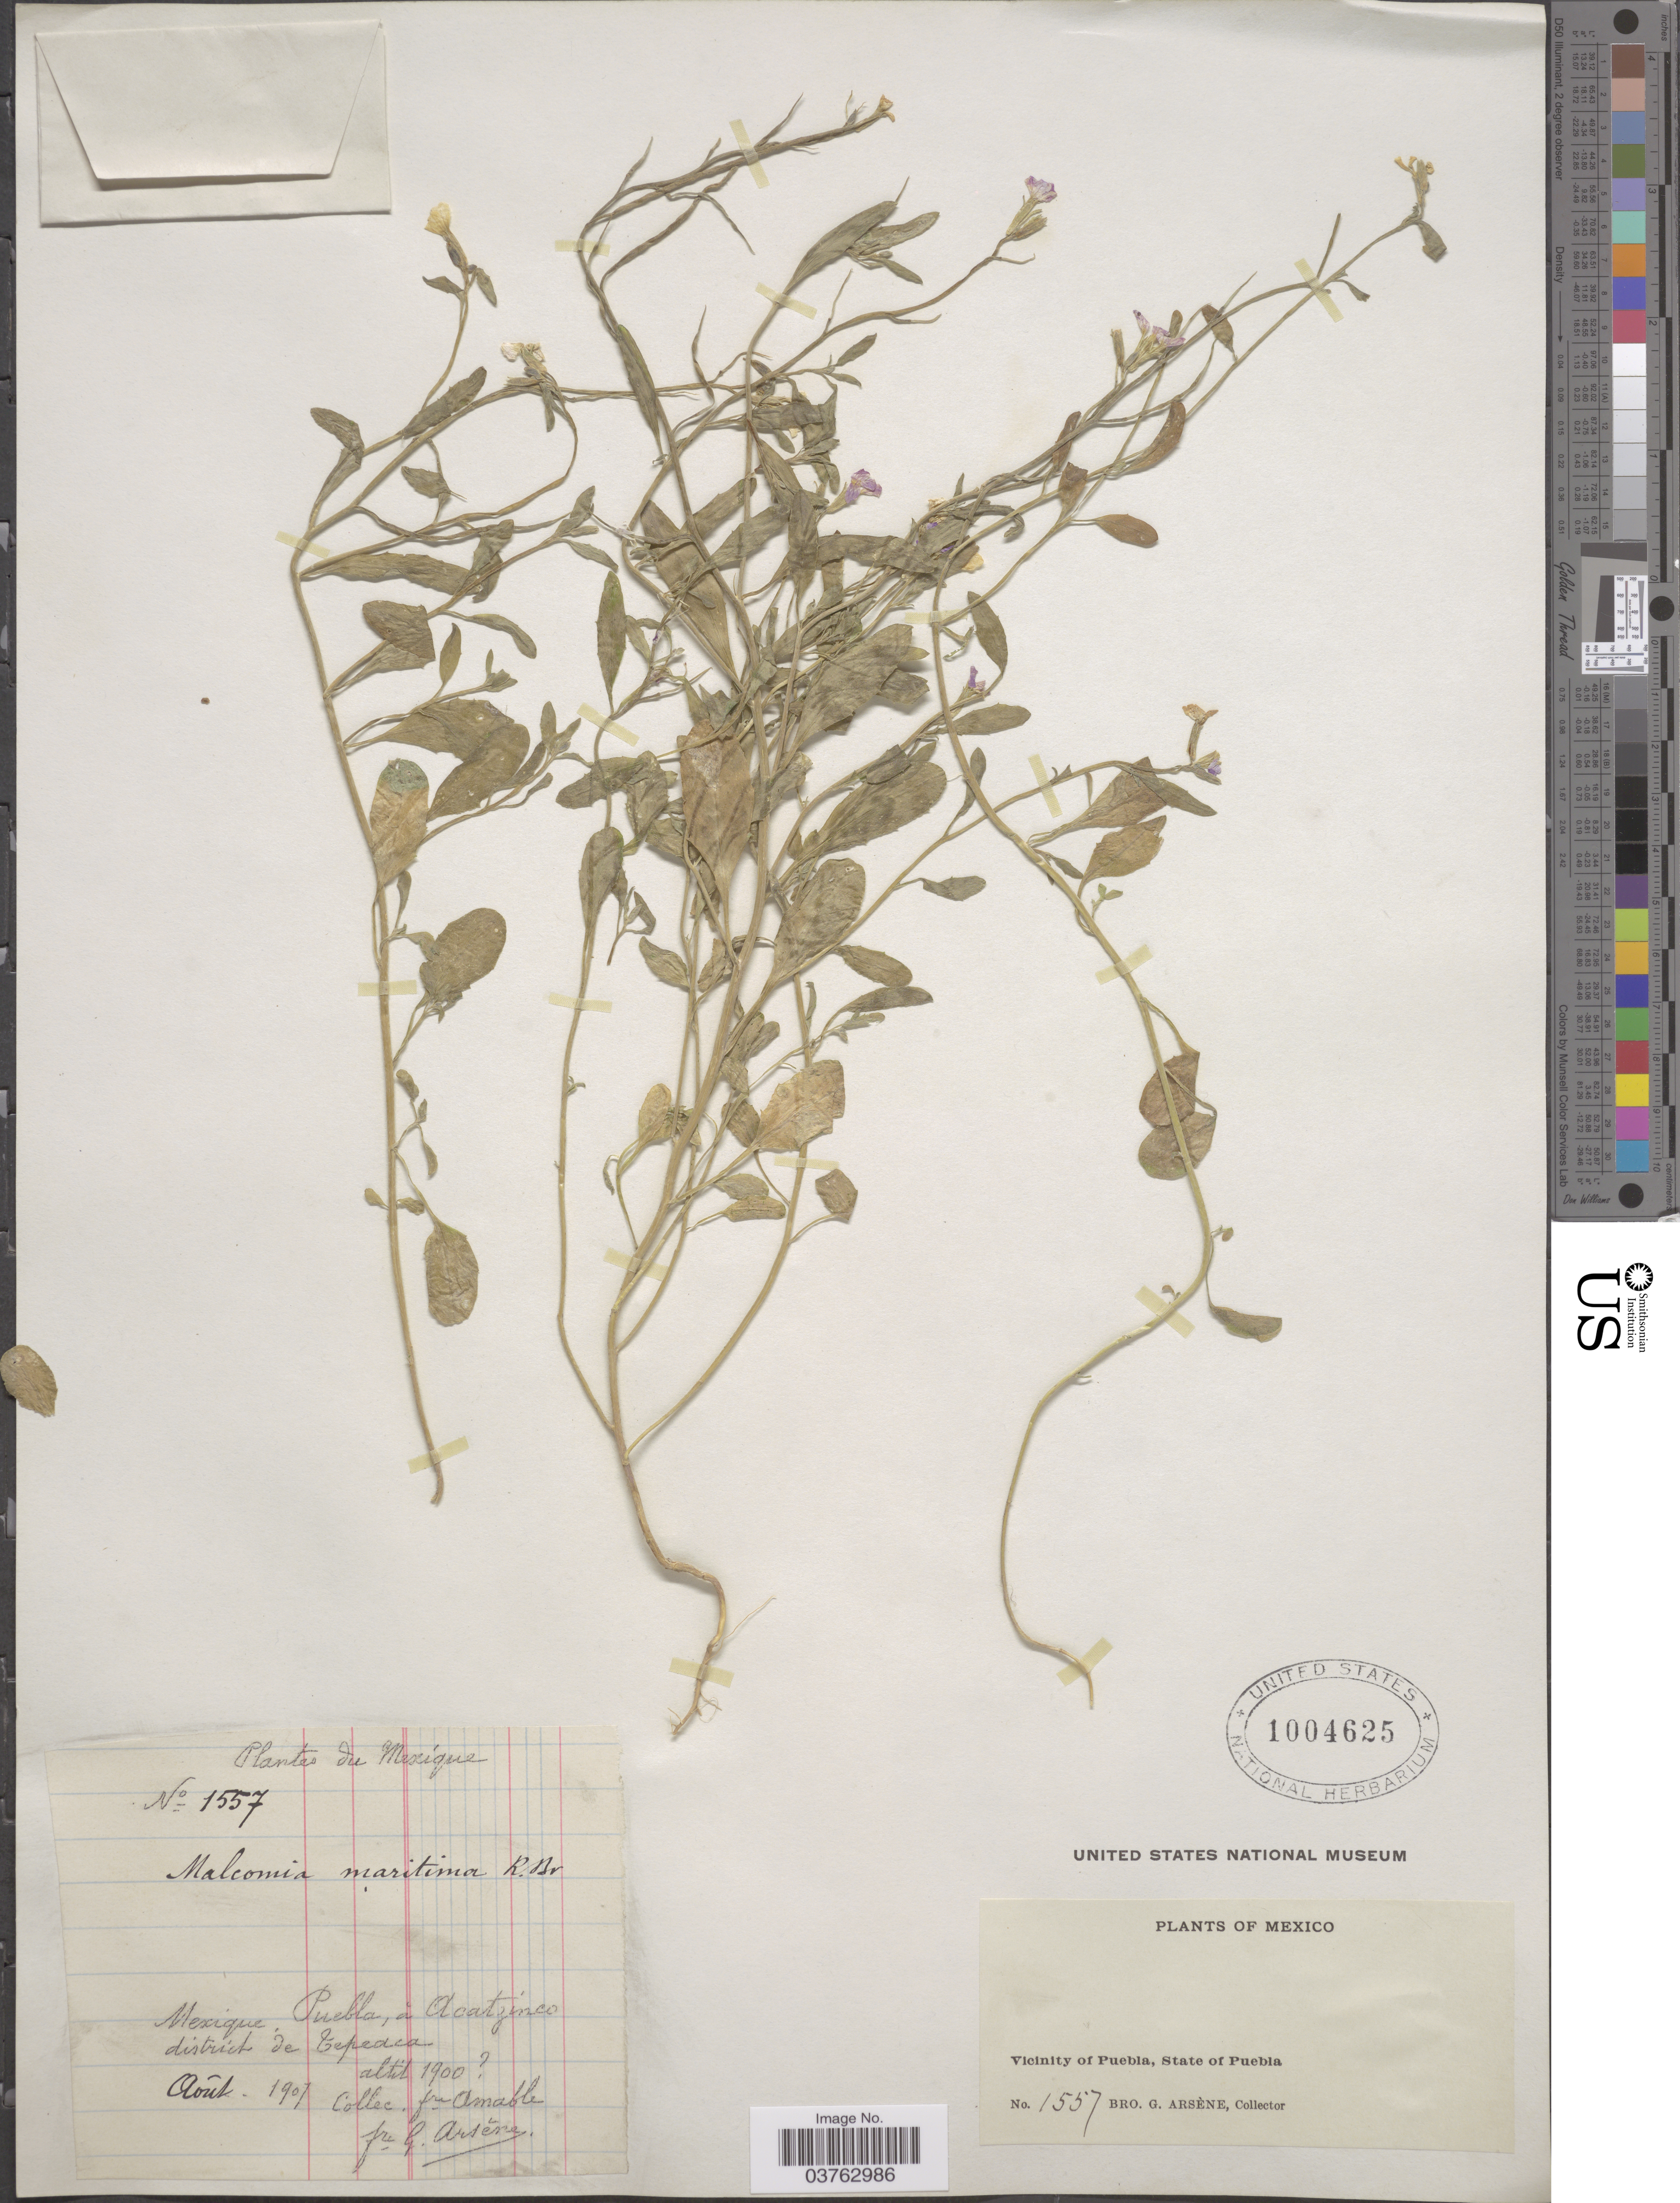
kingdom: Plantae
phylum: Tracheophyta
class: Magnoliopsida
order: Brassicales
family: Brassicaceae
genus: Malcolmia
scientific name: Malcolmia maritima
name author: (L.) W.T. Aiton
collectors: B. Amable & Bro. G. Arsène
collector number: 1557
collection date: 1907-08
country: Mexico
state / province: Puebla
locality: Á Acatzinco, district de Tepeaca. Vicinity of Puebla.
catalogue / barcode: US 1004625